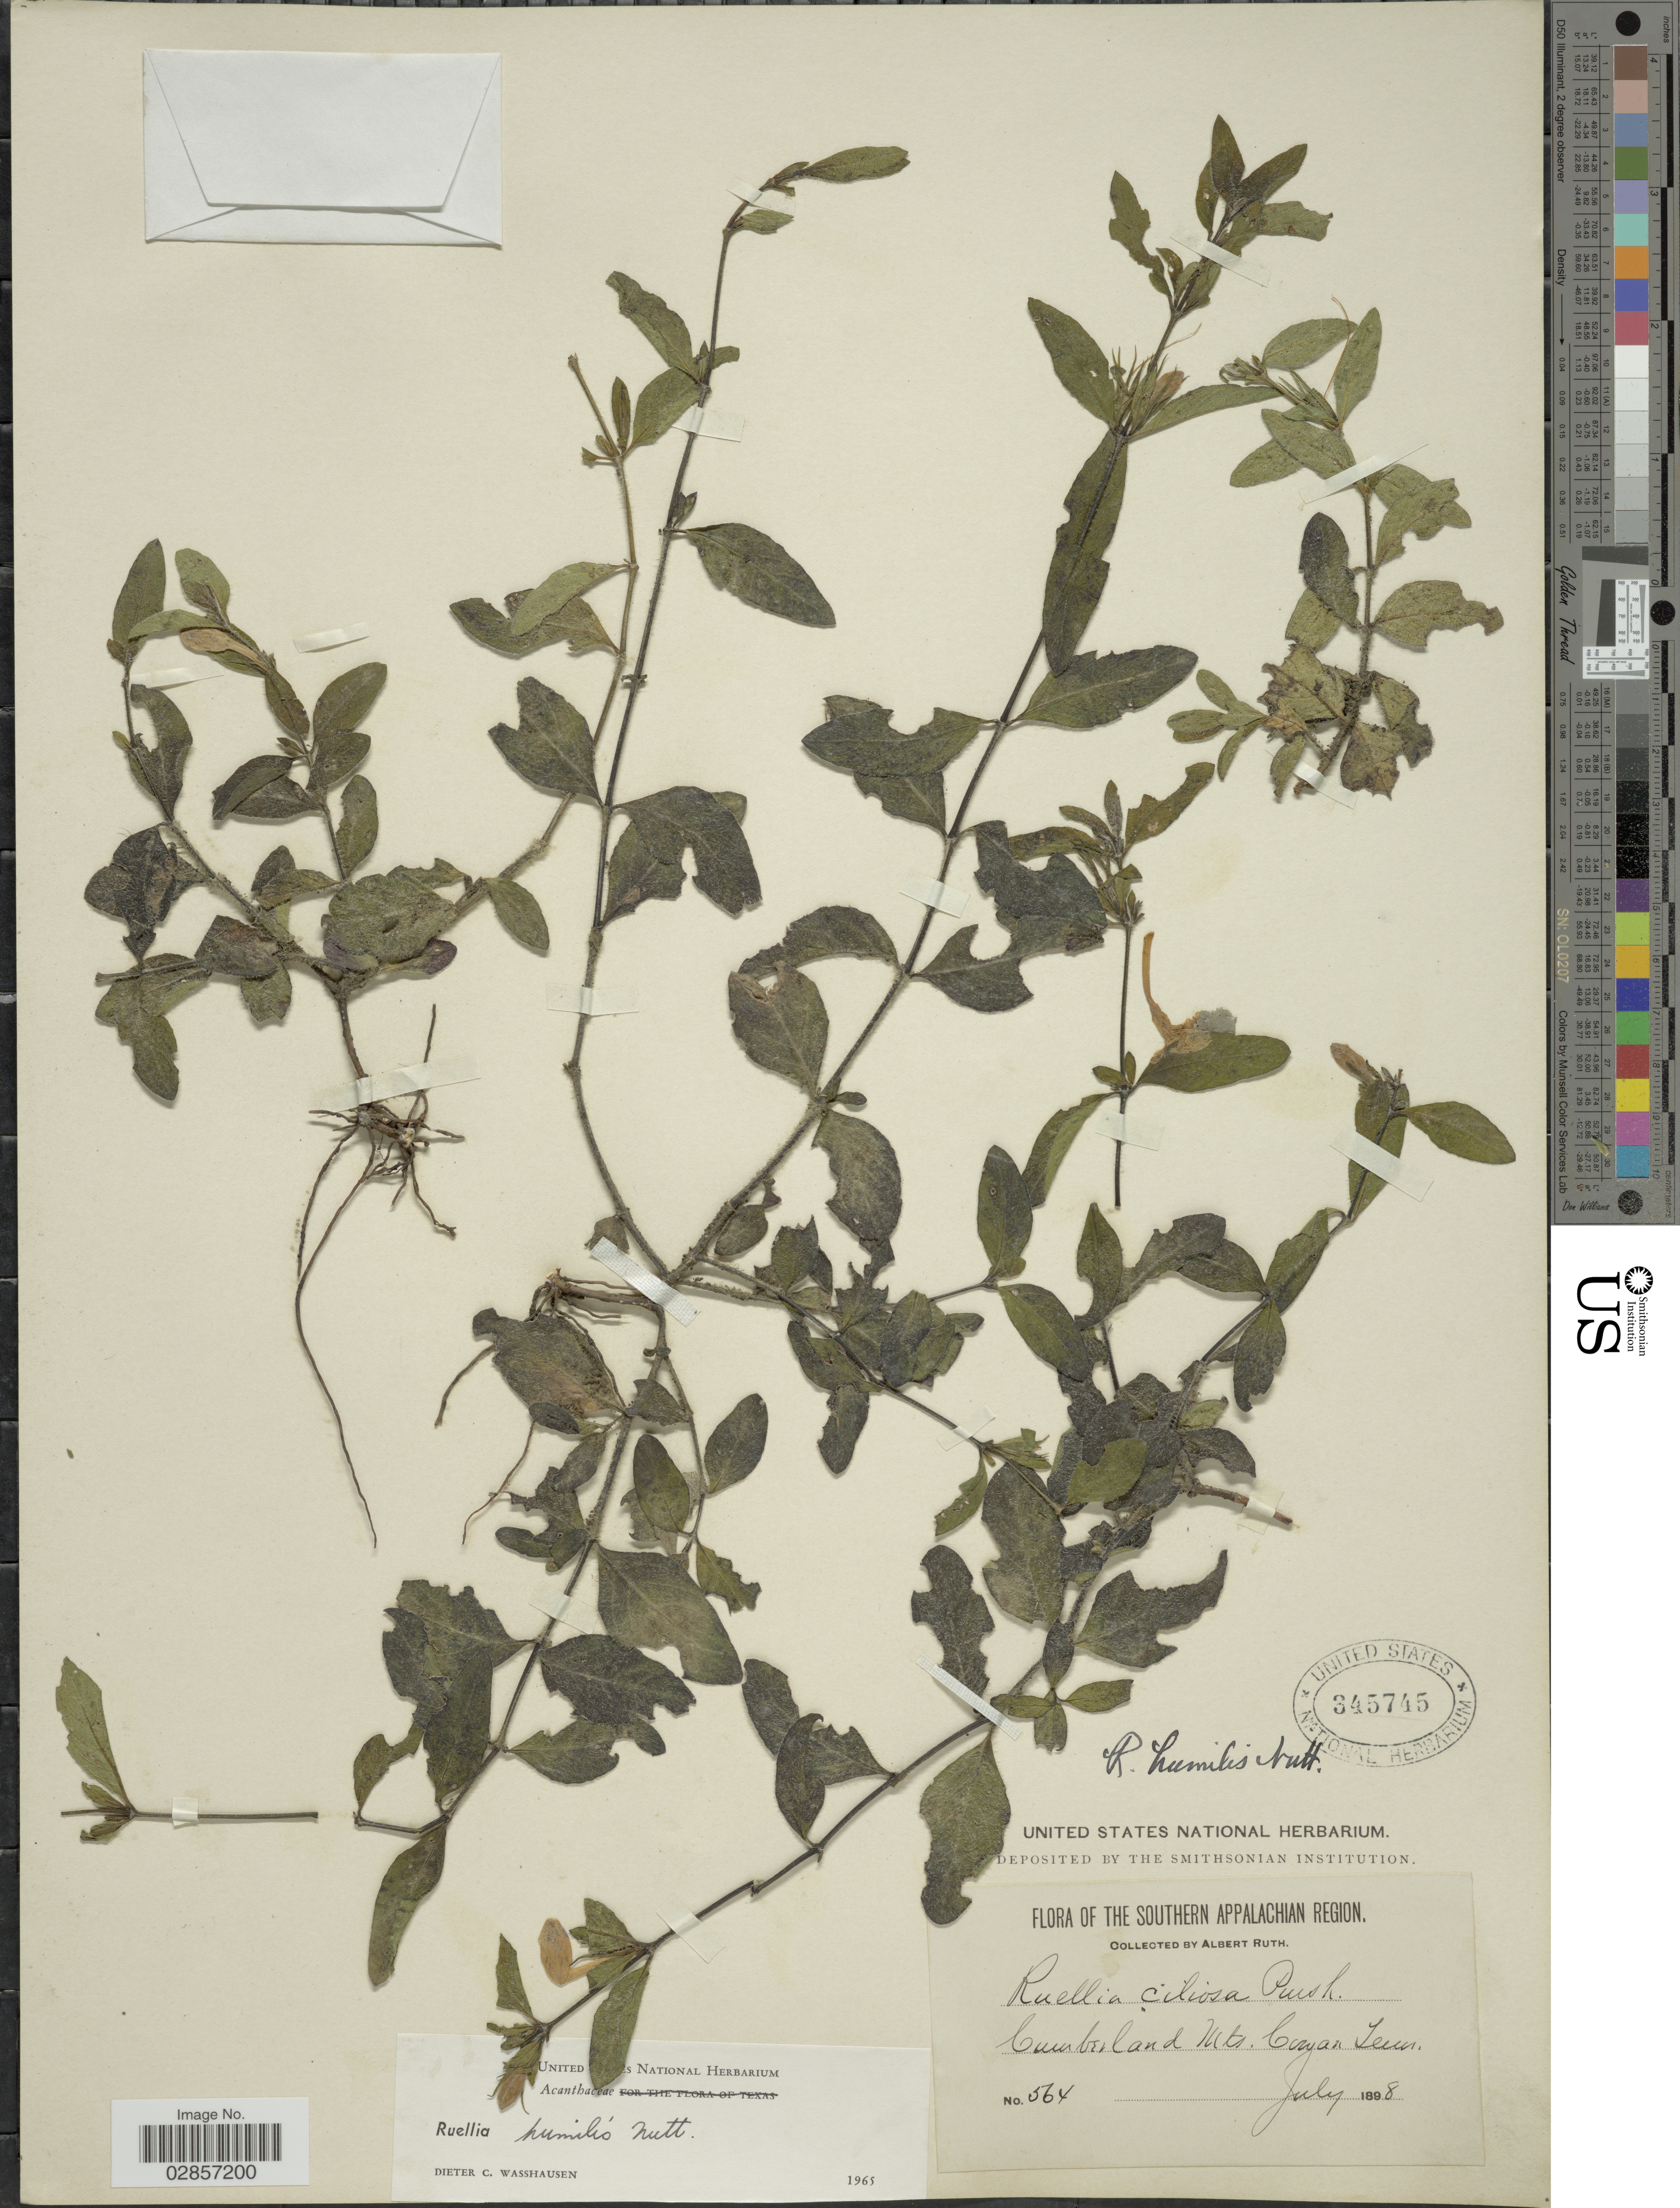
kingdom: Plantae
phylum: Tracheophyta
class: Magnoliopsida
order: Lamiales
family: Acanthaceae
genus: Ruellia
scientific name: Ruellia humilis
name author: Nutt.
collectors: A. Ruth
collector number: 564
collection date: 1898-07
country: United States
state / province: Tennessee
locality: The Southern Appalachian Region, Cumberland Mts, Cowan, Tenn.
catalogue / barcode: US 345745